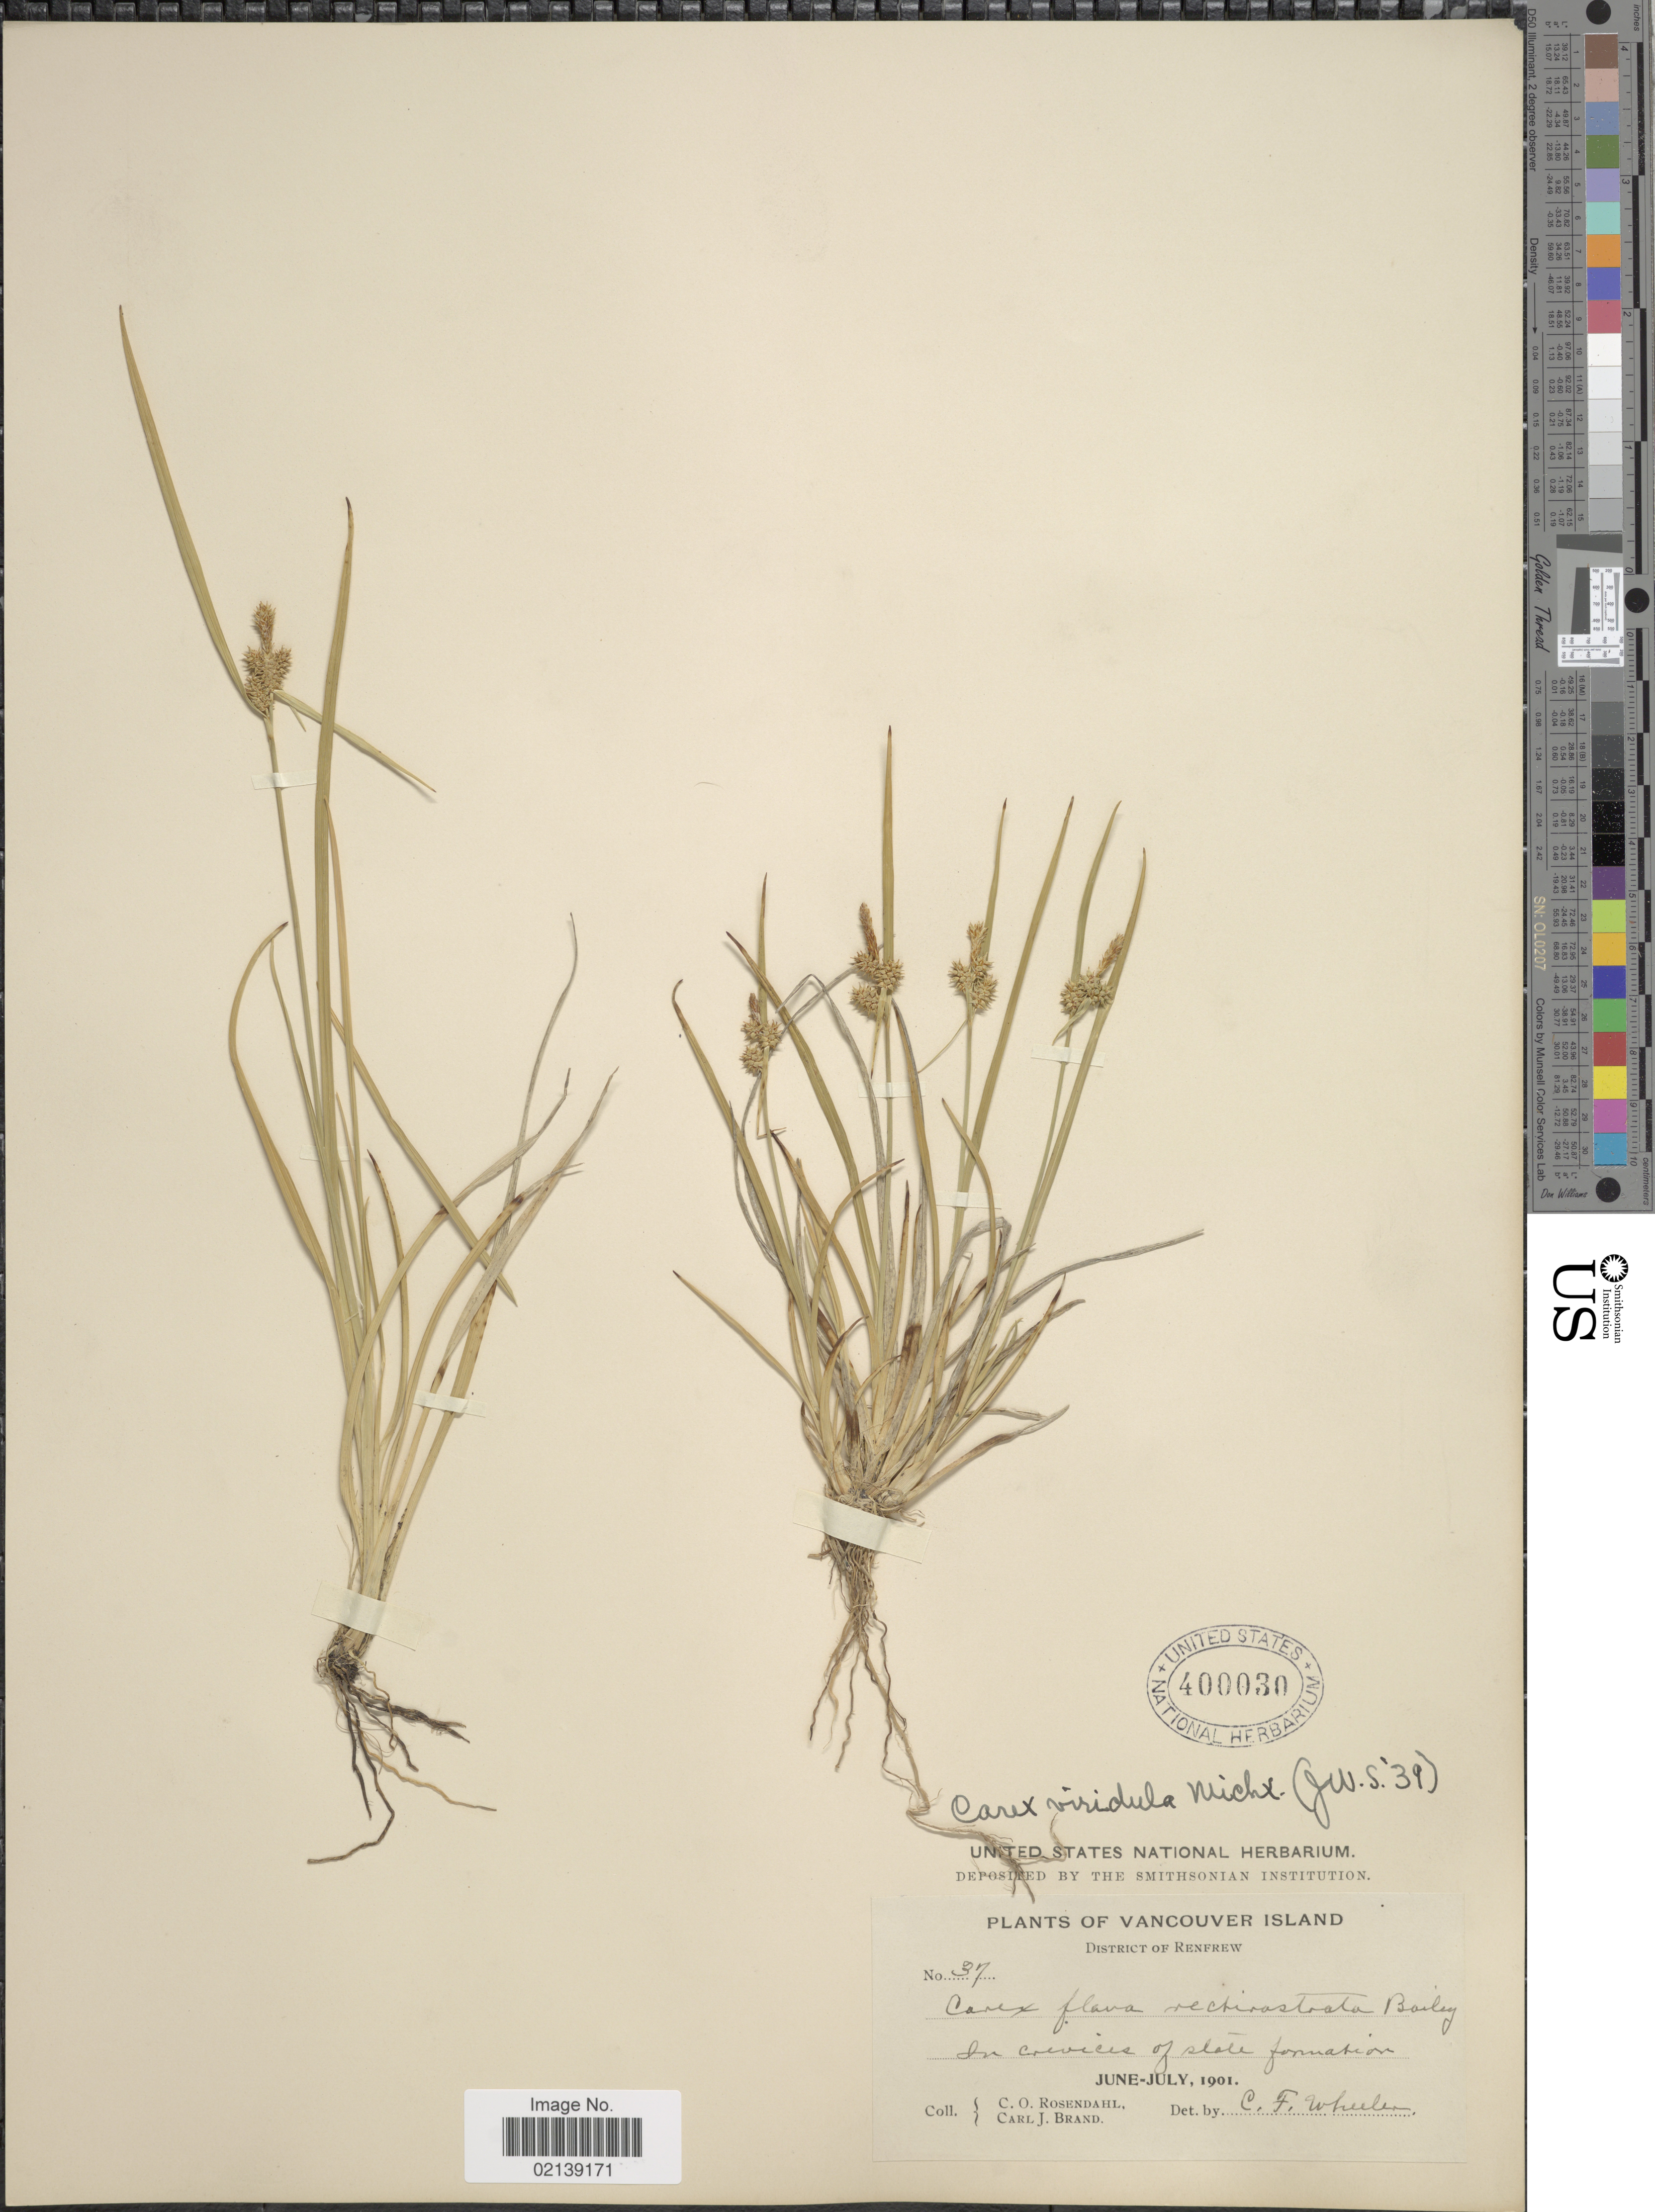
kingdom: Plantae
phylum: Tracheophyta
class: Liliopsida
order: Poales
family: Cyperaceae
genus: Carex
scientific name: Carex oederi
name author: Retz.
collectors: C. O. Rosendahl & C. J. Brand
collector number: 37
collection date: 1901-06/1901-07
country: Canada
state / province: British Columbia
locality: Vancouver Island, in crevices of state formation, District of Renfrew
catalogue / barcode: US 400030